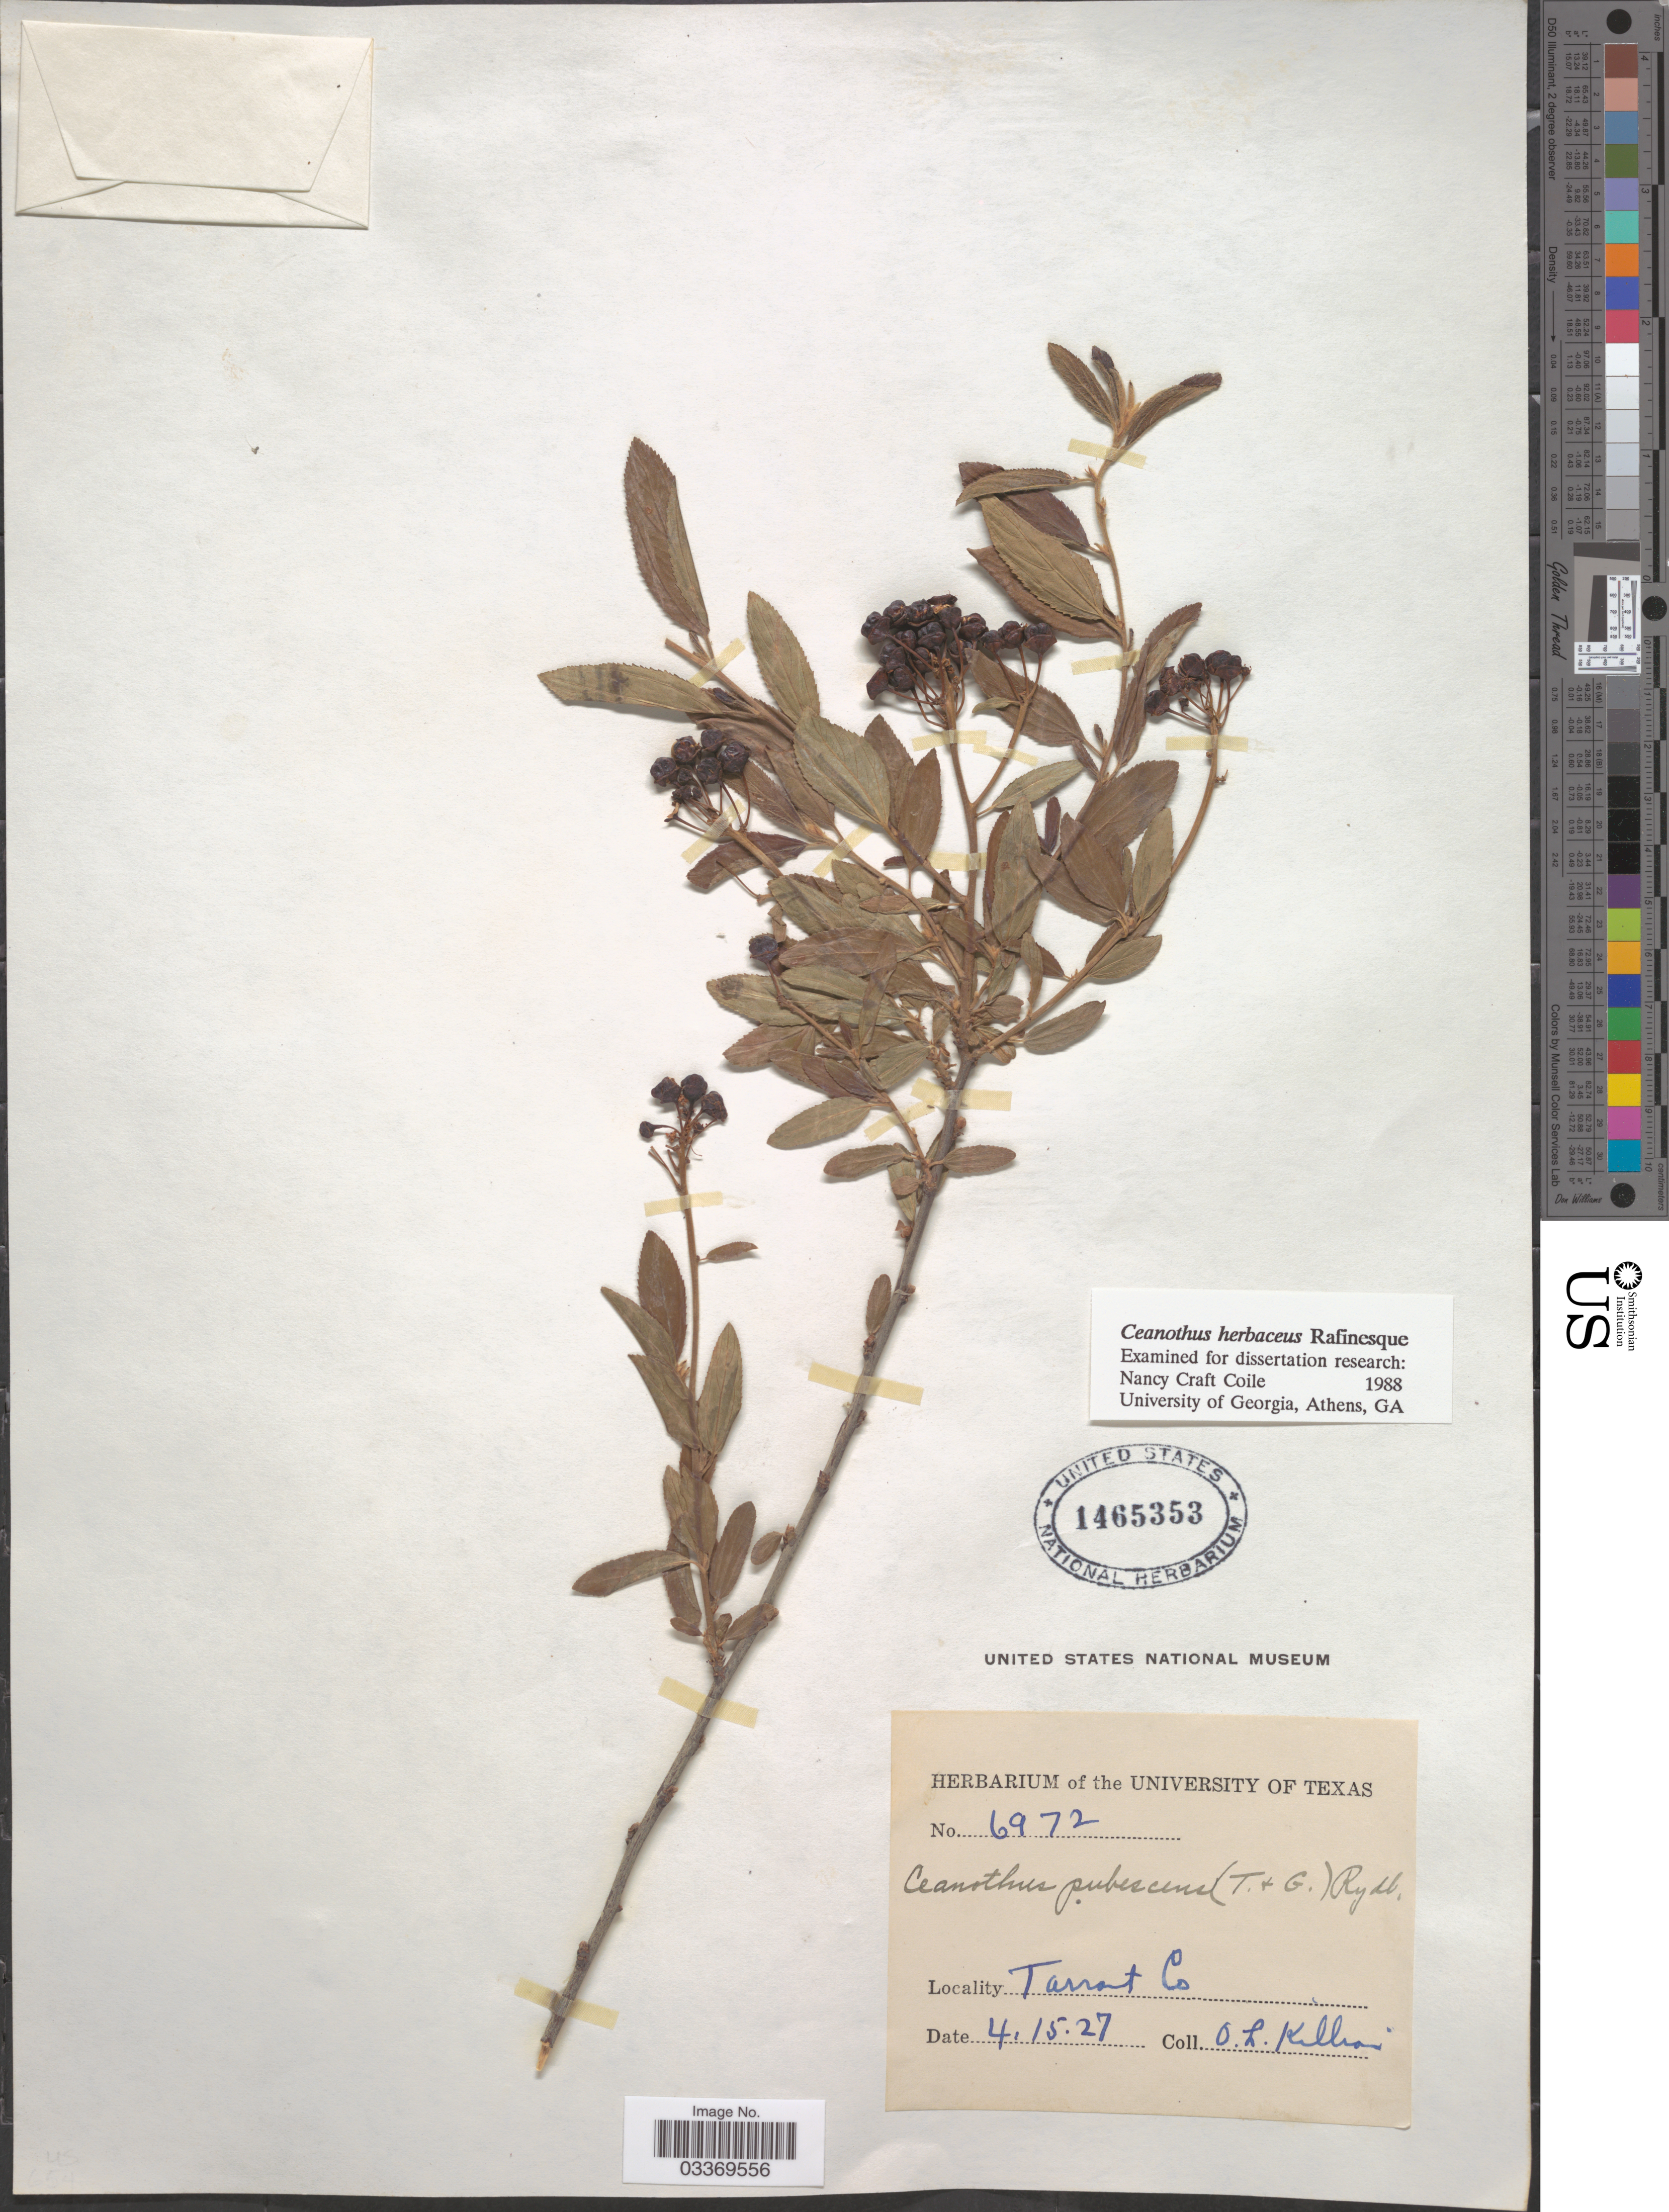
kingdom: Plantae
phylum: Tracheophyta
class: Magnoliopsida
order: Rosales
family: Rhamnaceae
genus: Ceanothus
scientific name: Ceanothus ovatus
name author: Desf.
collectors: O. Killian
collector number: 6972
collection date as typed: Transcribed d/m/y: 15/4/27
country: United States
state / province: Texas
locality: Tarrant Co.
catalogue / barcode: US 1465353